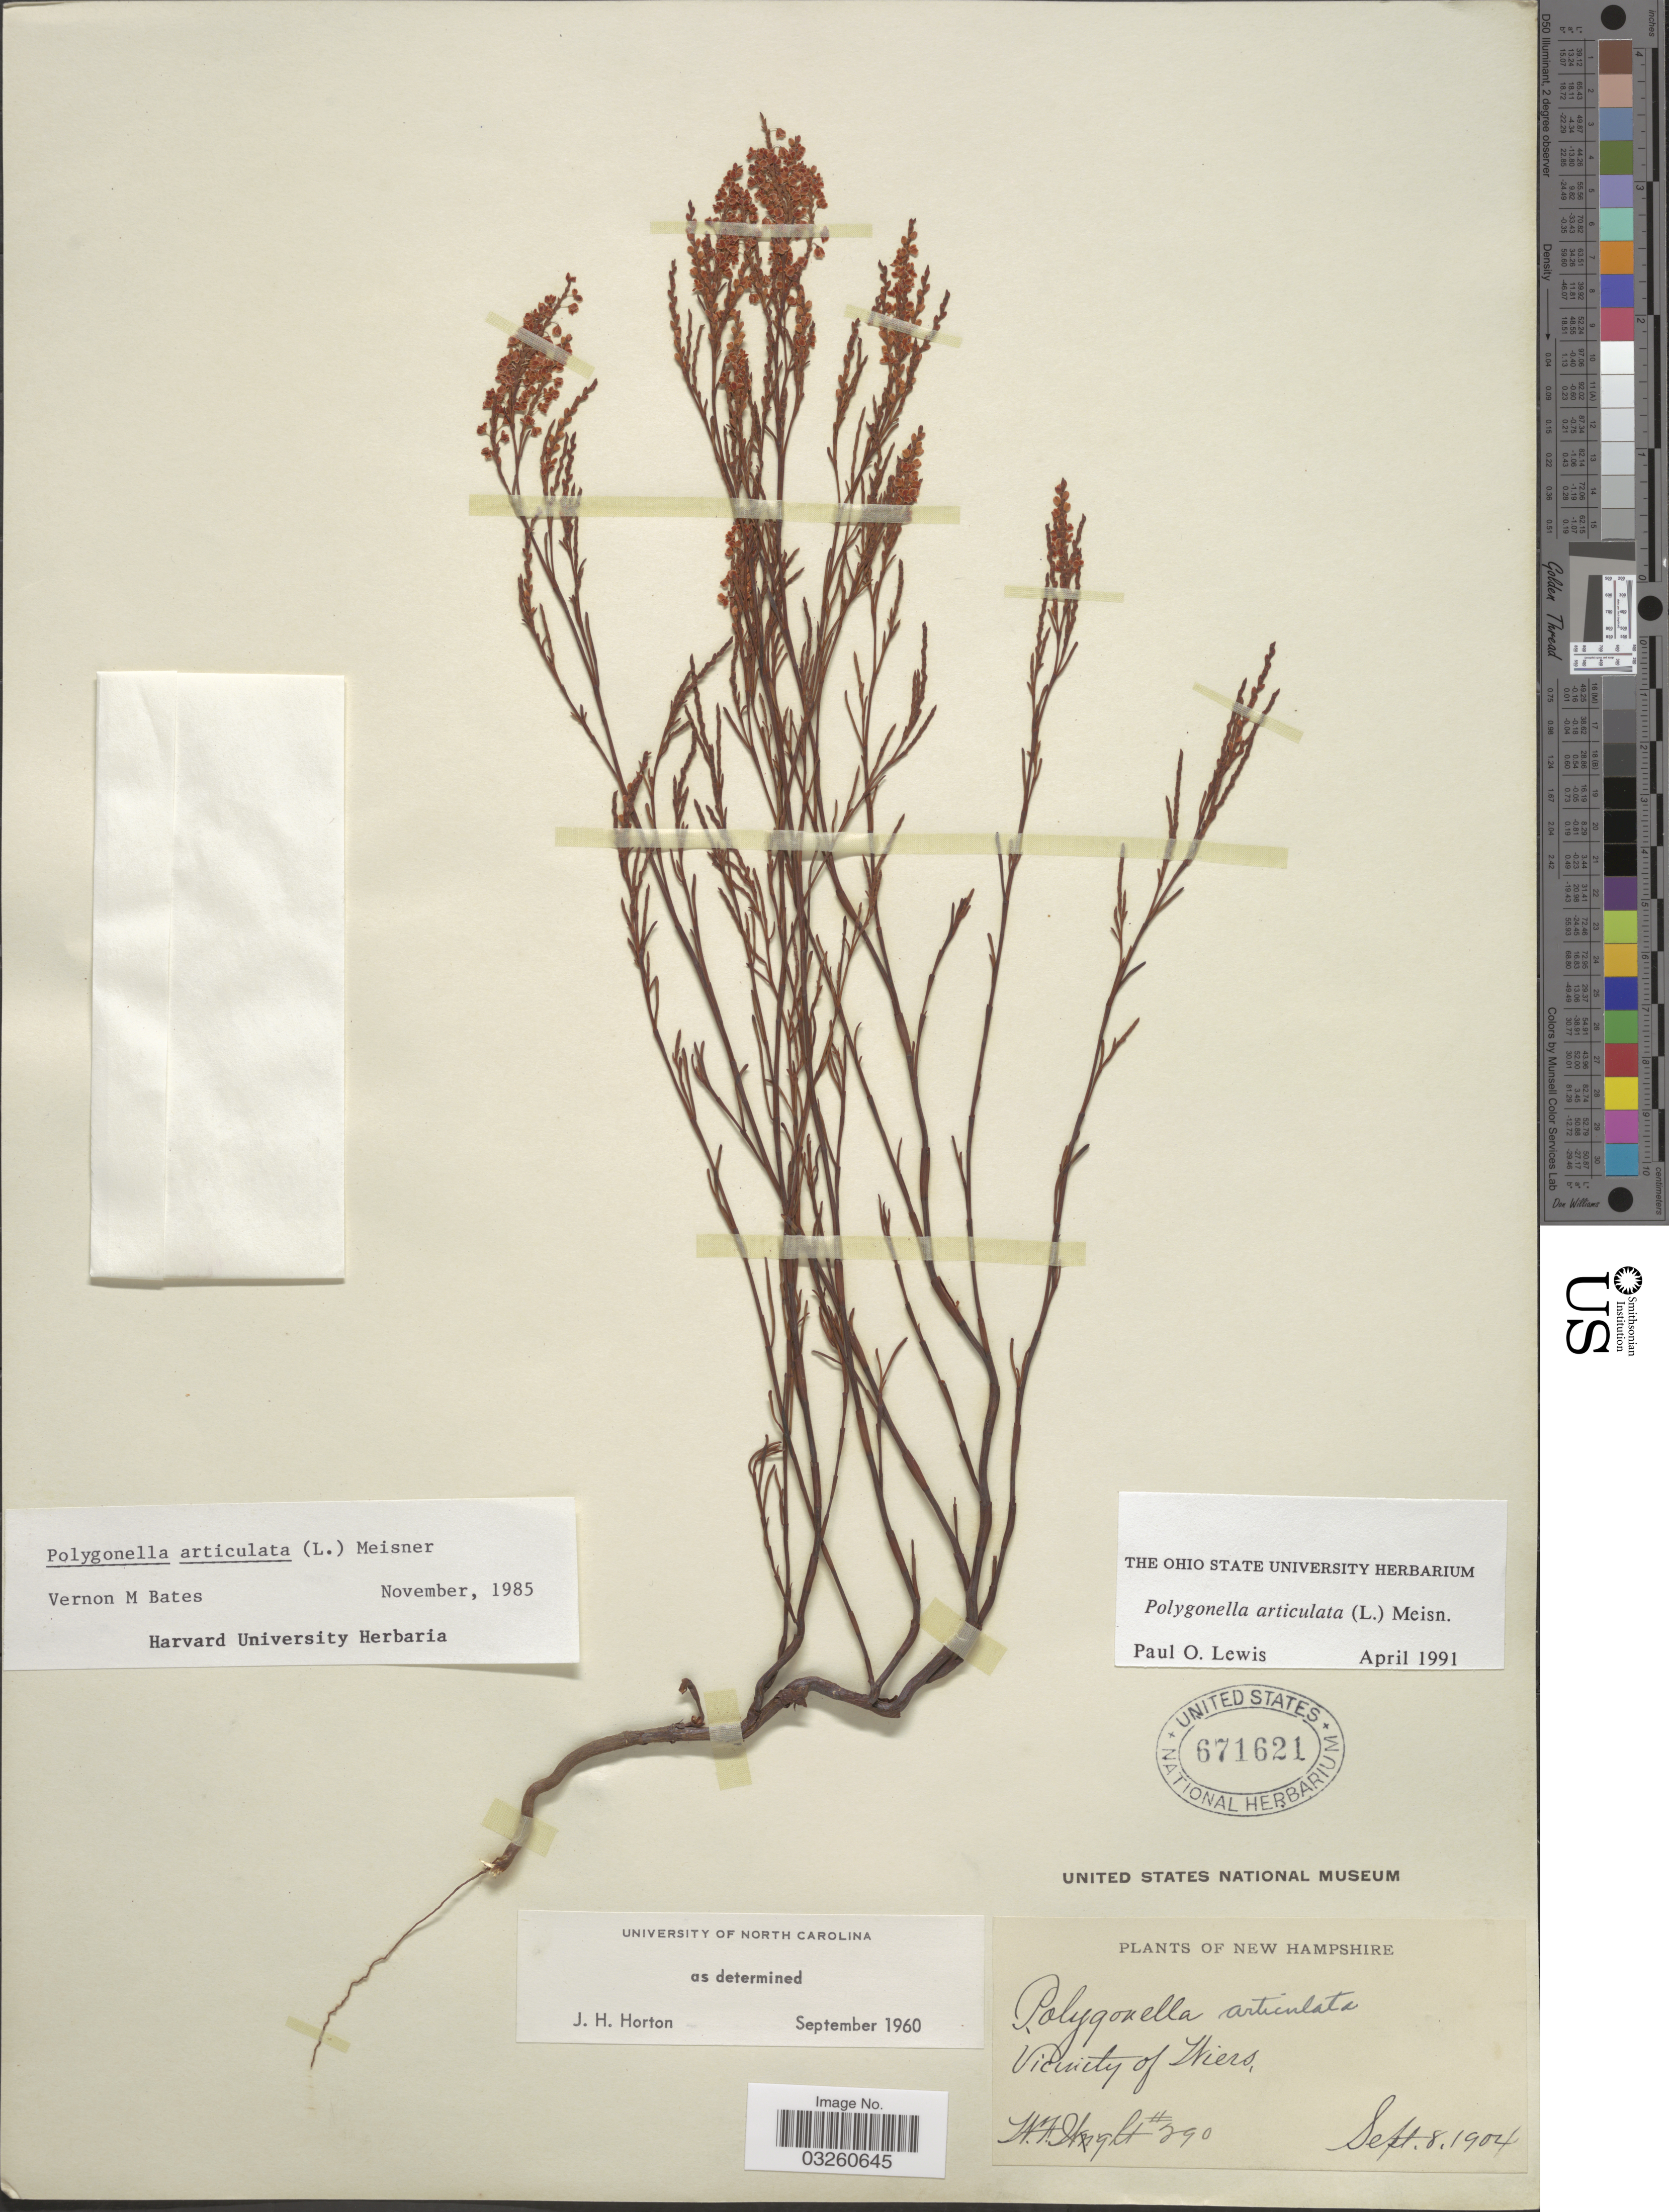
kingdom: Plantae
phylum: Tracheophyta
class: Magnoliopsida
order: Caryophyllales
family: Polygonaceae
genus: Polygonella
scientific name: Polygonella articulata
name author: (L.) Meisn.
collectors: W. F. Wright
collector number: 790*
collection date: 1904-09-08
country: United States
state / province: New Hampshire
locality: Vicinity of Wiers.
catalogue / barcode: US 671621